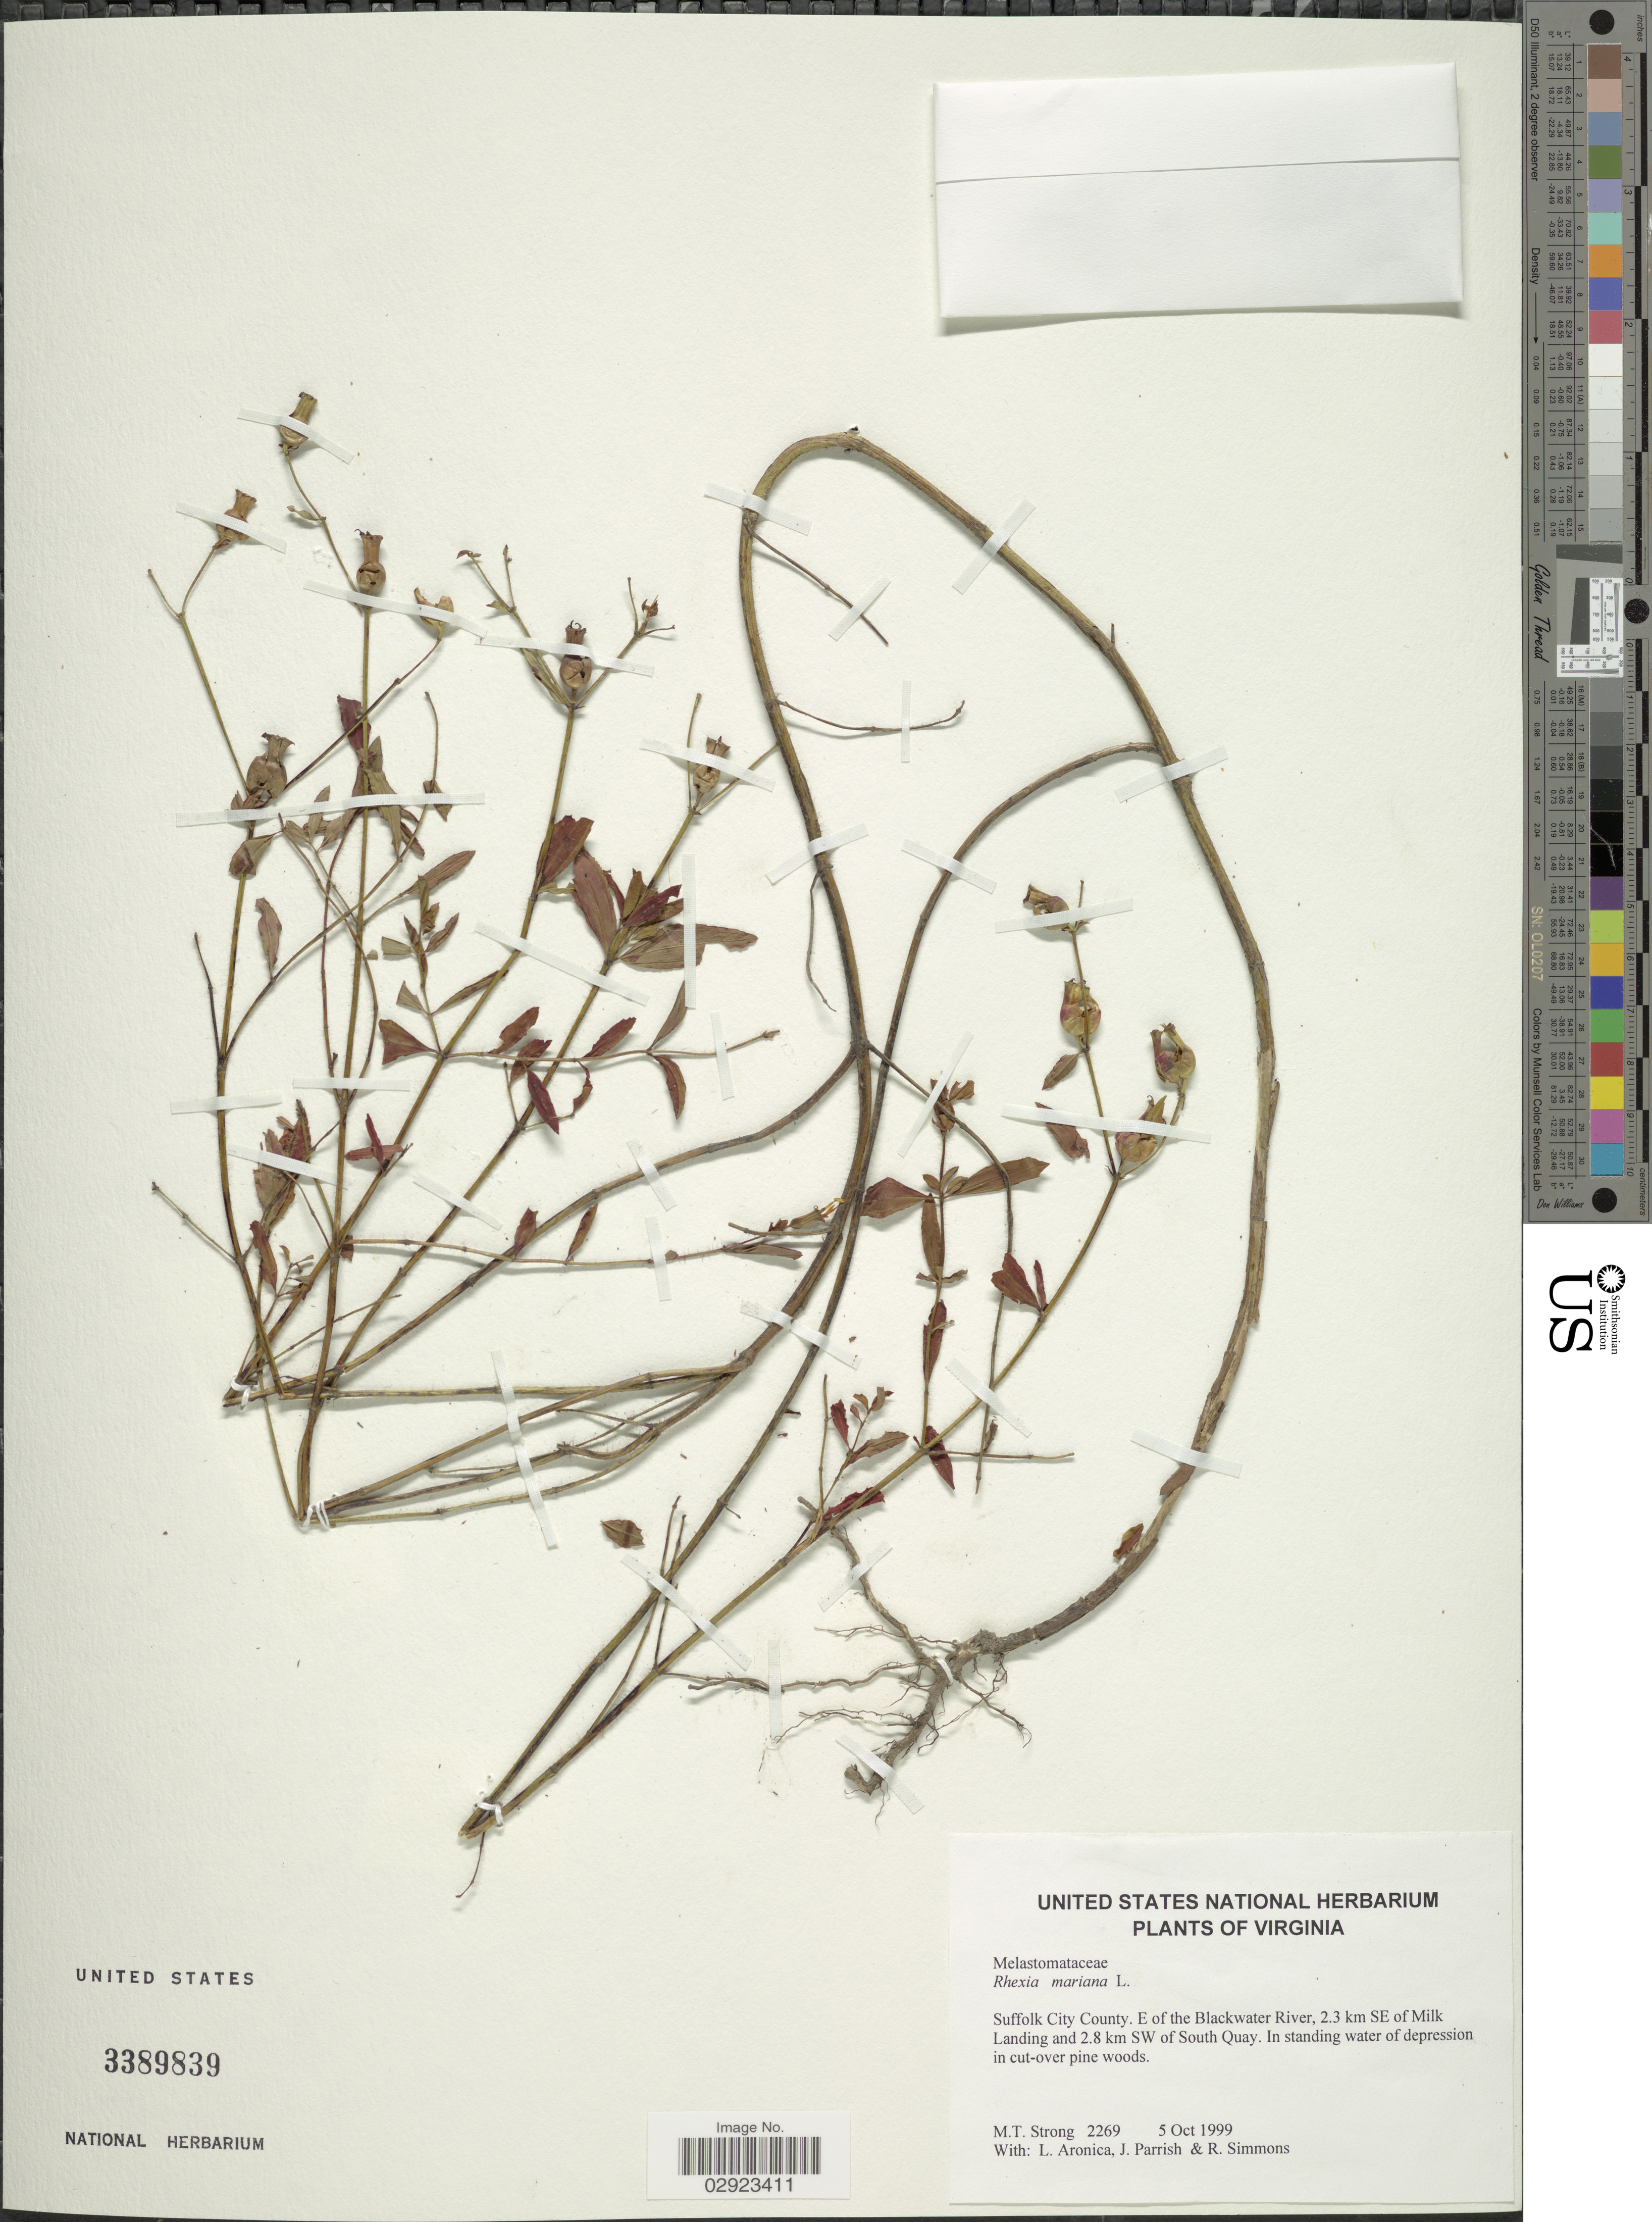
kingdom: Plantae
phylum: Tracheophyta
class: Magnoliopsida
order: Myrtales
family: Melastomataceae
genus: Rhexia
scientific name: Rhexia mariana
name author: L.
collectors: M. T. Strong, L. Aronica, J. Parrish & R. Simmons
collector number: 2269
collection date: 1999-10-05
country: United States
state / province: Virginia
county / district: City of Suffolk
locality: Suffolk City County. E of the Blackwater River, 2.3 km SE of Milk Landing and 2.8 km SW of South Quay.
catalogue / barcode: US 3389839